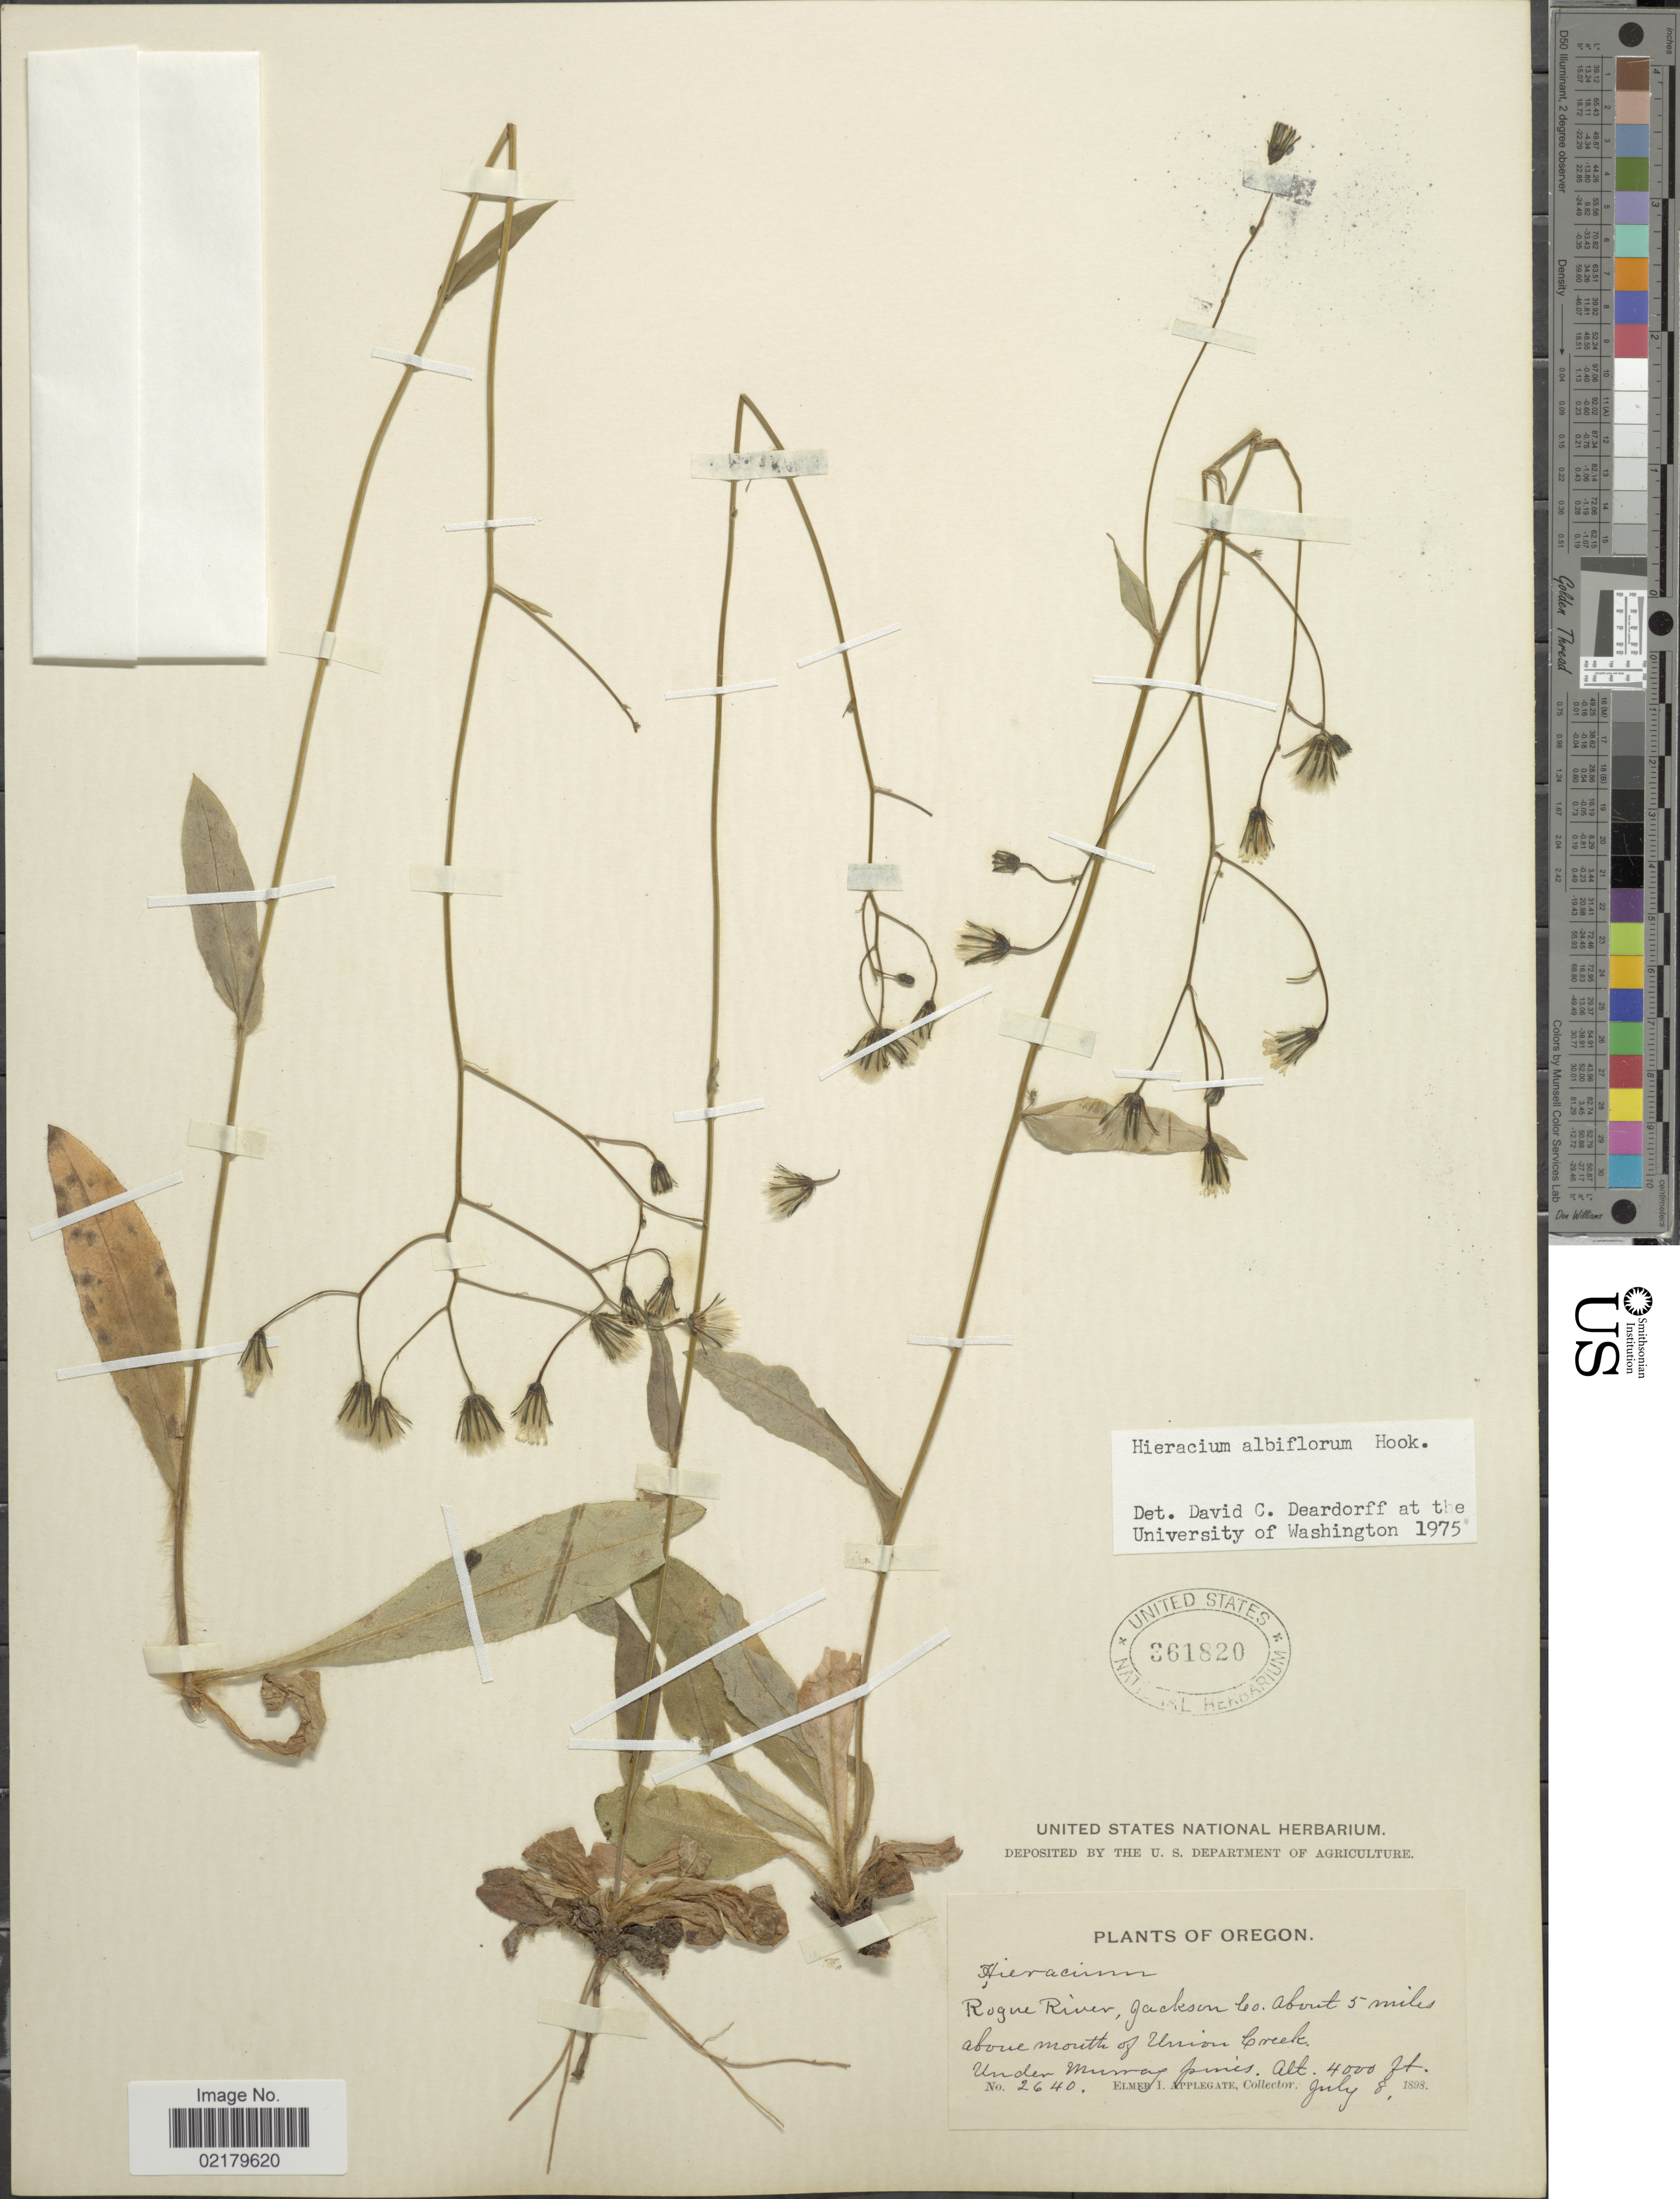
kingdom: Plantae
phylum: Tracheophyta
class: Magnoliopsida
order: Asterales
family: Asteraceae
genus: Hieracium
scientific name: Hieracium albiflorum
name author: Hook.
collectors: E. I. Applegate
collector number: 2640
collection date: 1898-07-08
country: United States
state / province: Oregon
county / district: Jackson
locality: Rogue River, Jackson Co. about 5 miles above mouth of Union Creek. Under Murray pines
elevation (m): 1219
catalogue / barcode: US 361820